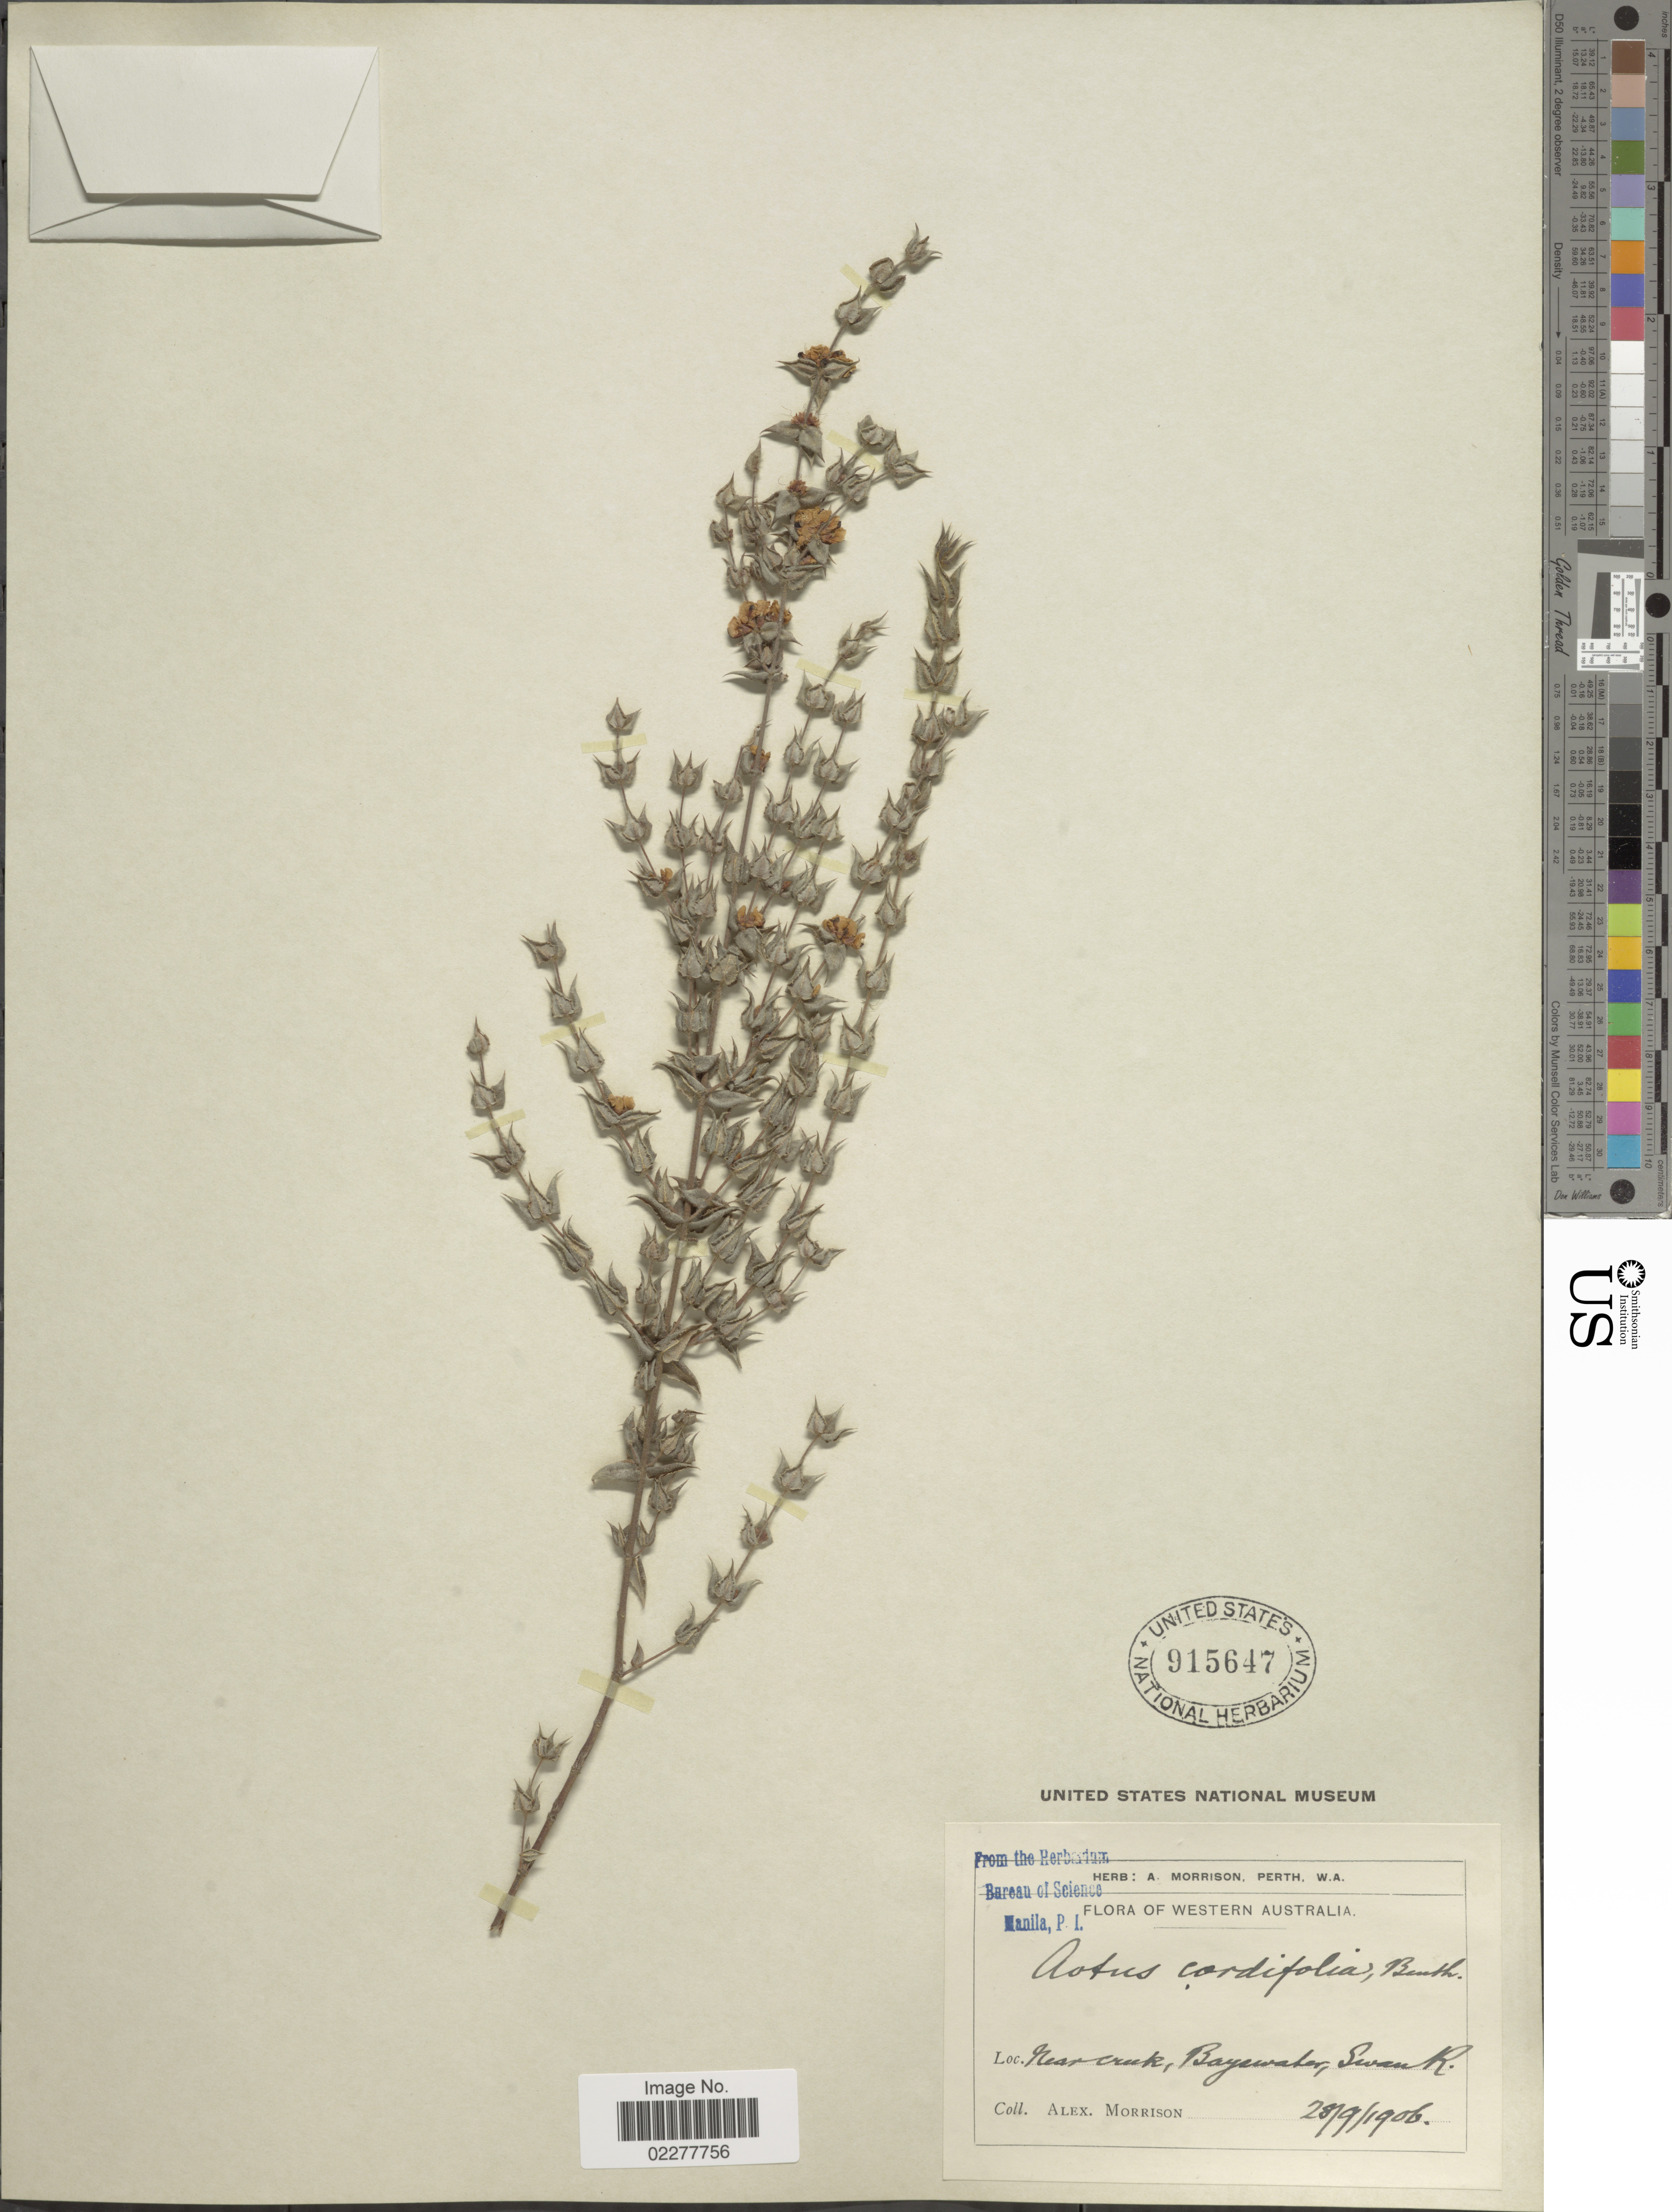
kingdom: Plantae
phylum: Tracheophyta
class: Magnoliopsida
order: Fabales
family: Fabaceae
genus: Aotus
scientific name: Aotus cordifolia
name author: Benth.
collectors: A. Morrison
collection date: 1906-09-29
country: Australia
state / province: Western Australia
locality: Near creek, Bayswater, Swan R.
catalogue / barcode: US 915647